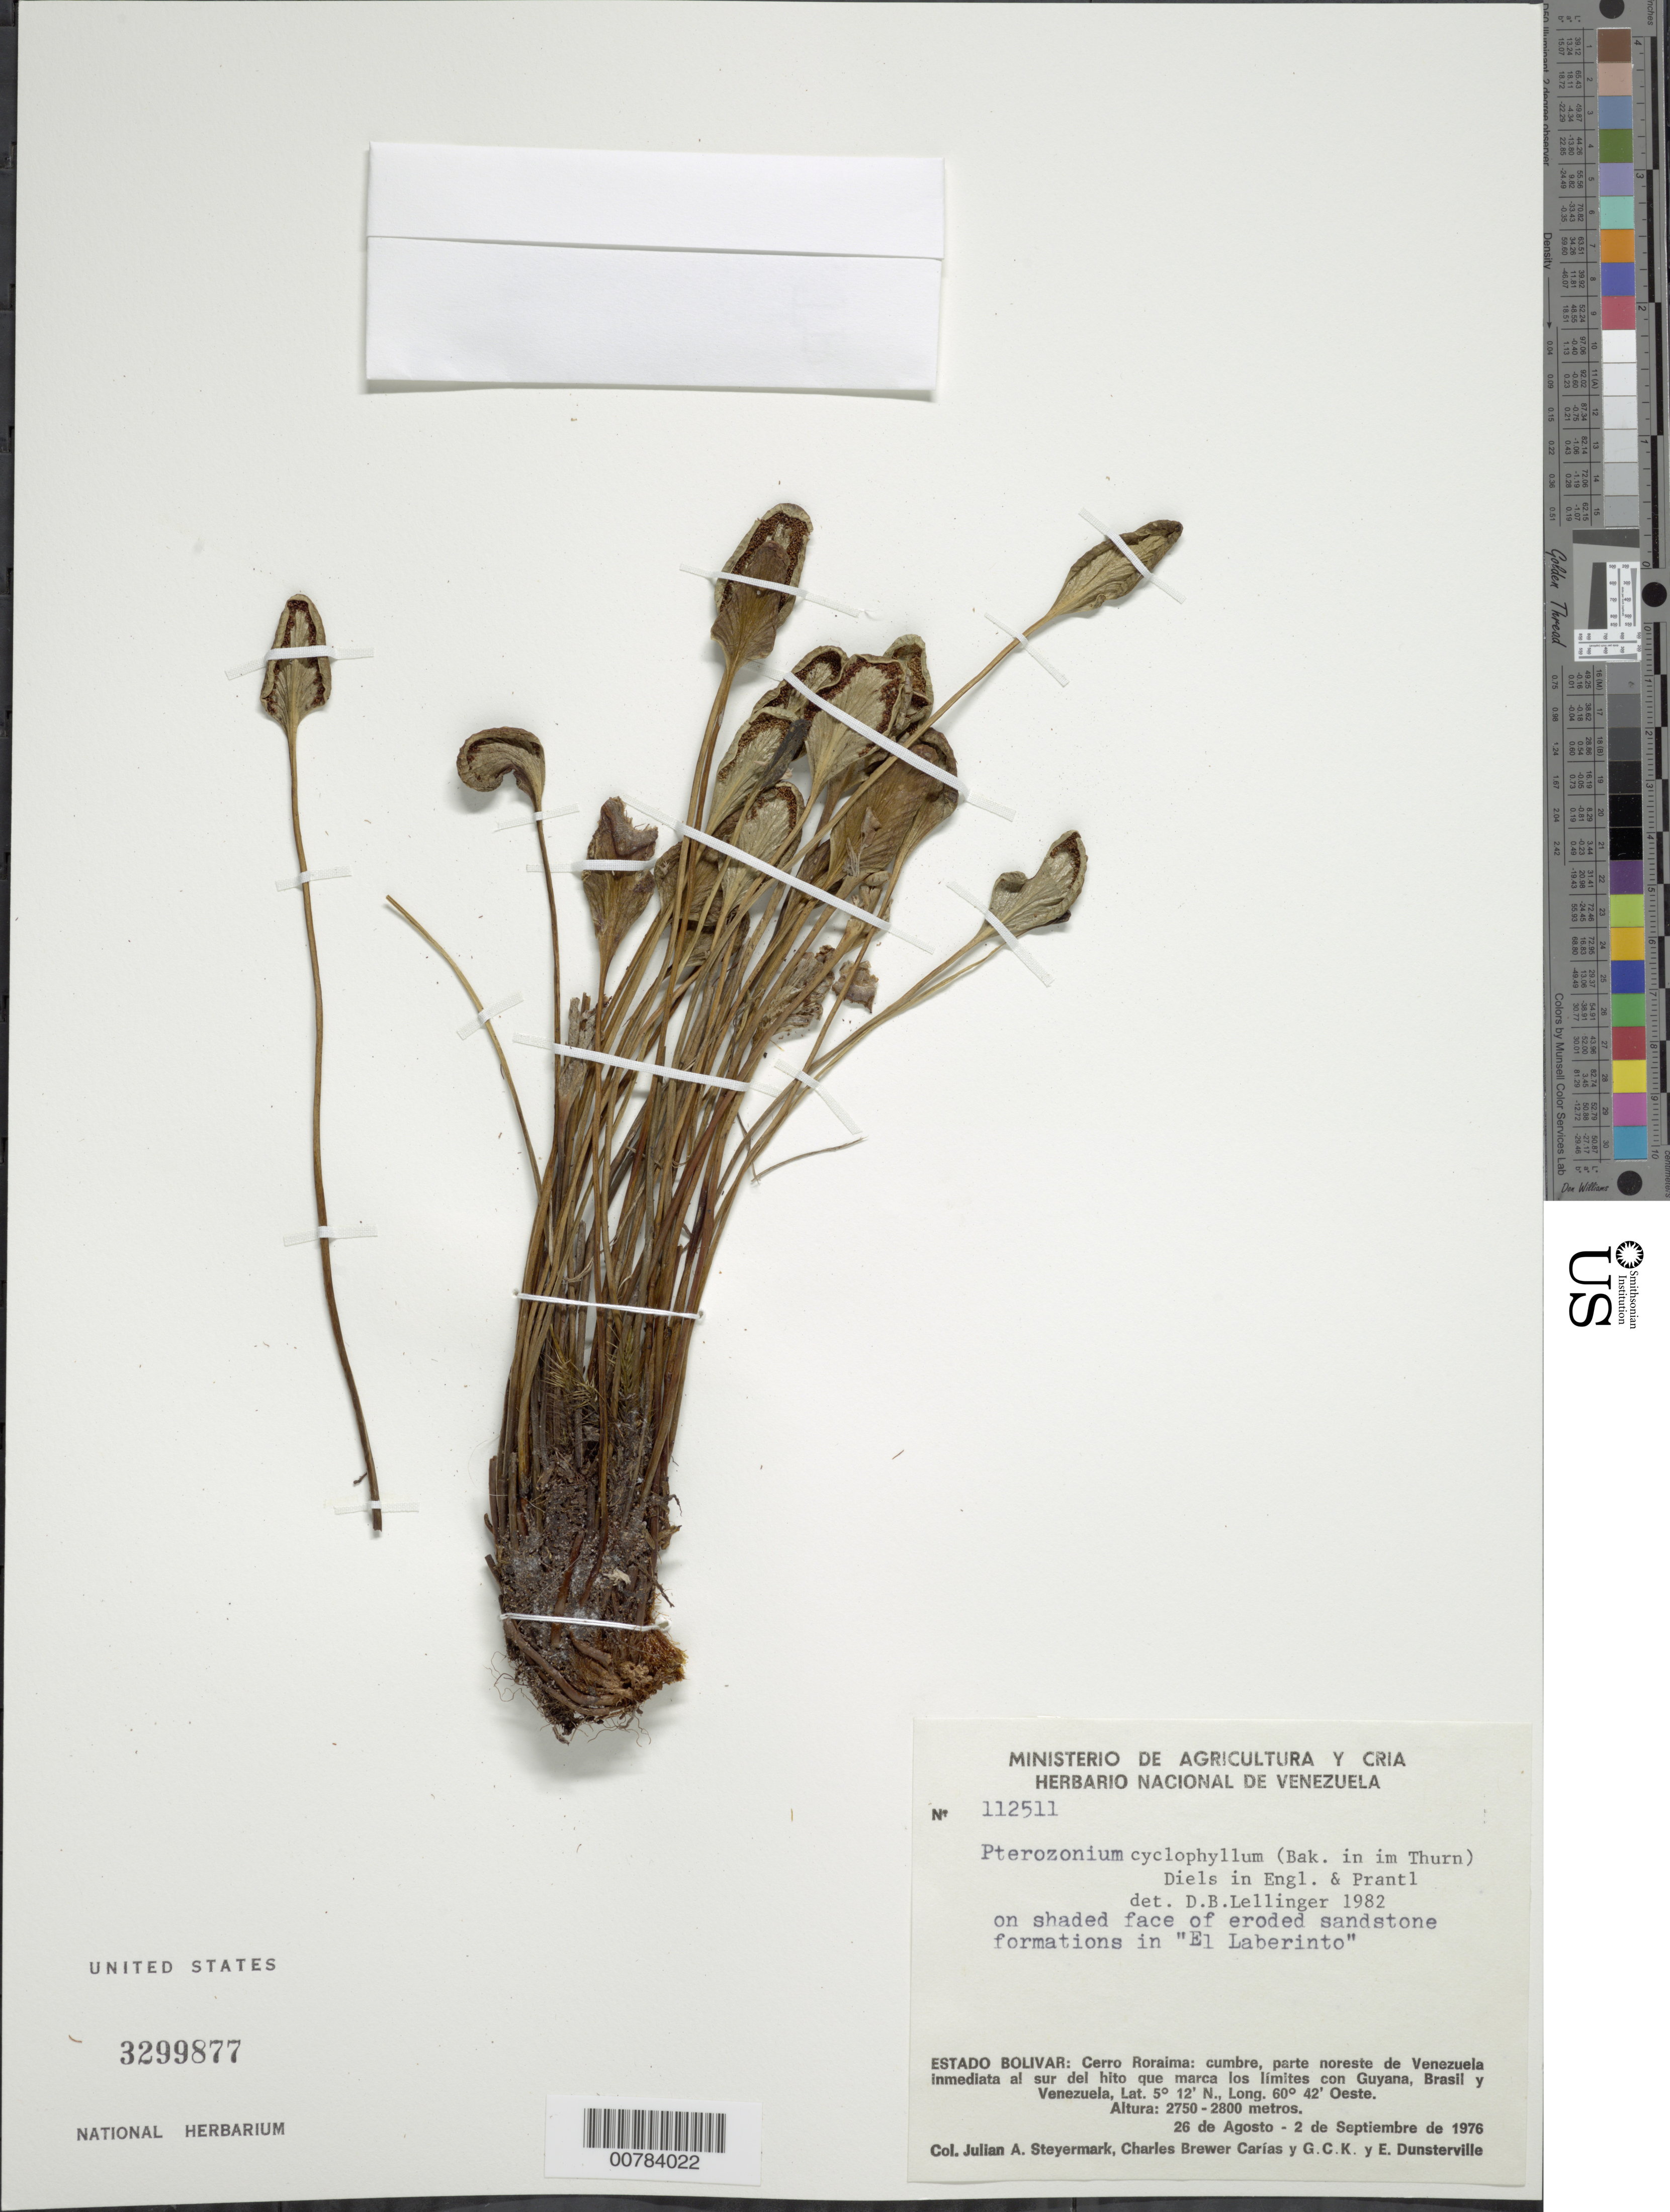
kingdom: Plantae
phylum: Tracheophyta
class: Polypodiopsida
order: Polypodiales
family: Pteridaceae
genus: Pterozonium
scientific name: Pterozonium cyclophyllum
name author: (Baker) Diels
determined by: Lellinger, David B., (BOT), Smithsonian Institution - National Museum of Natural History (UNITED STATES)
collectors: J. Steyermark, C. Brewer-Carias, G. C. K. Dunsterville & E. Dunsterville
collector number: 112511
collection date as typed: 26-Aug-76 to 2-Sep-76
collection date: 1976-08-26/1976-09-02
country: Venezuela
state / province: Bolívar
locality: Cerro Roraima: parte NE de Venezuela inmediata al S del hito que marca los límites con Guyana, Brasil y Ven. Between camp and the morro formations of "El Laberinto"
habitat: Shaded face of eroded sandstone formations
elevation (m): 2750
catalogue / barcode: US 3299877